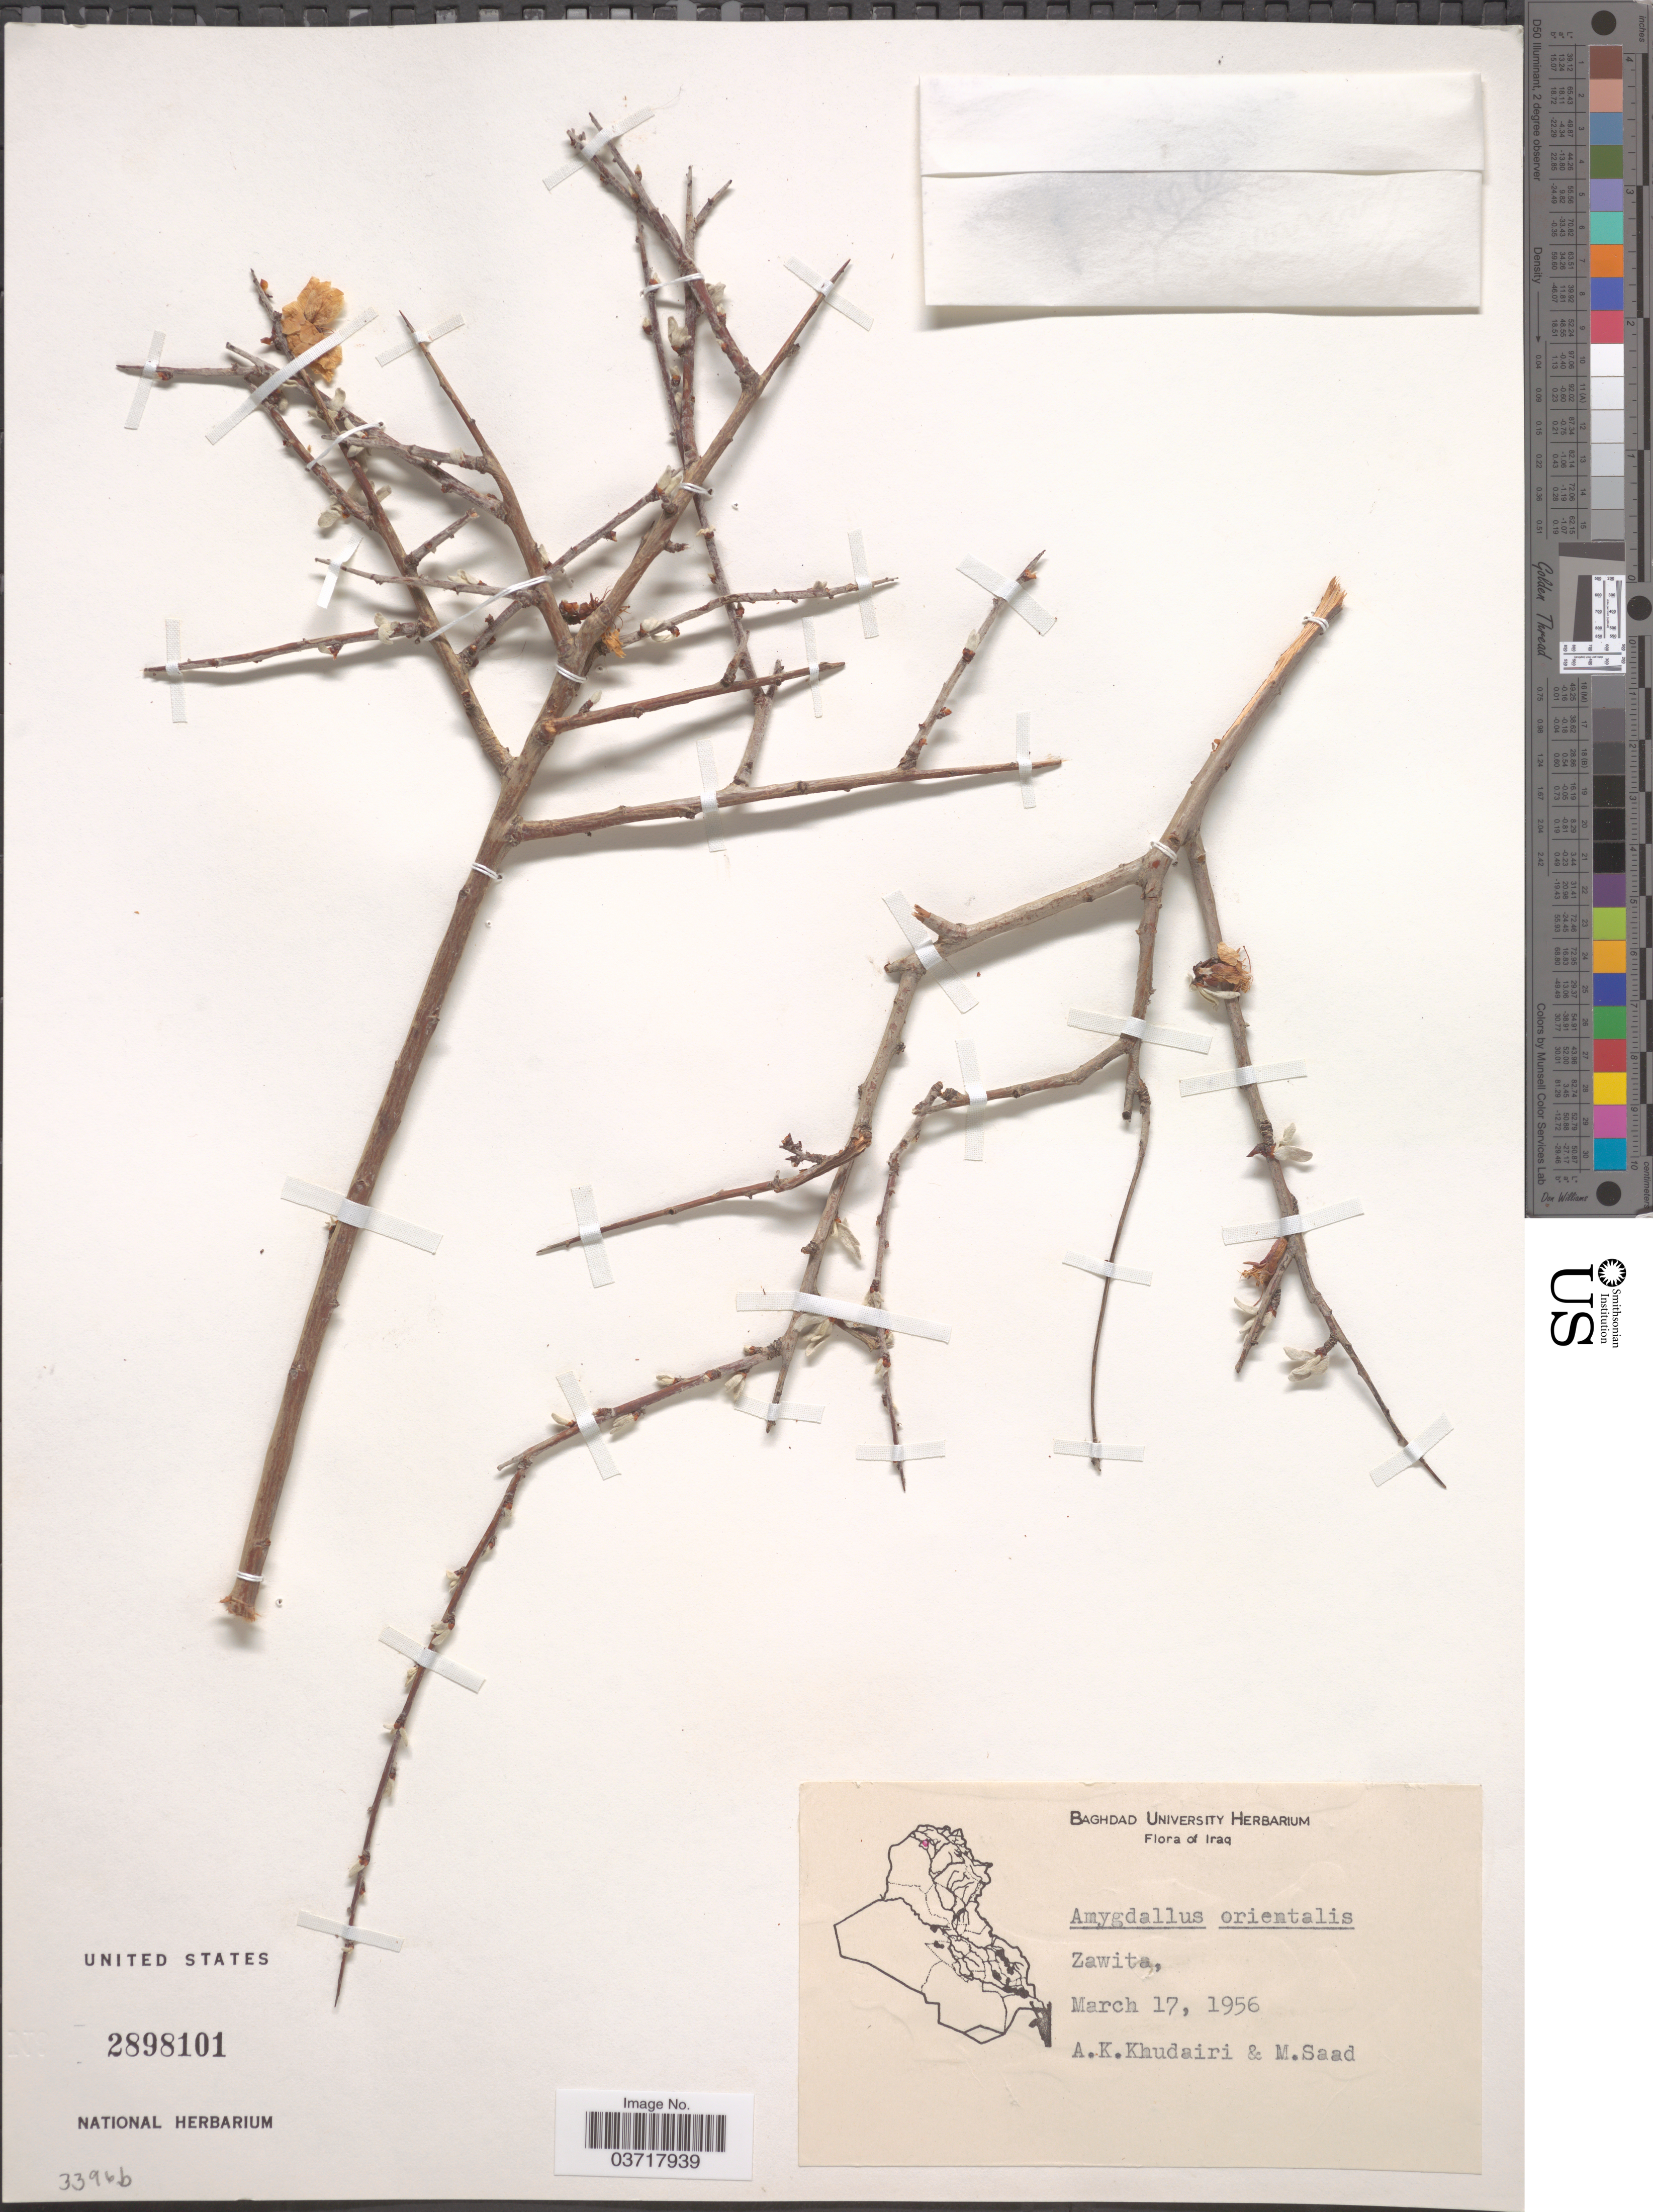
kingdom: Plantae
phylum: Tracheophyta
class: Magnoliopsida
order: Rosales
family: Rosaceae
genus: Prunus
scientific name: Prunus orientalis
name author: Koehne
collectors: A. Khudairi & M. Saad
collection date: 1956-03-17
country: Iraq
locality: Zawita.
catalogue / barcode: US 2898101